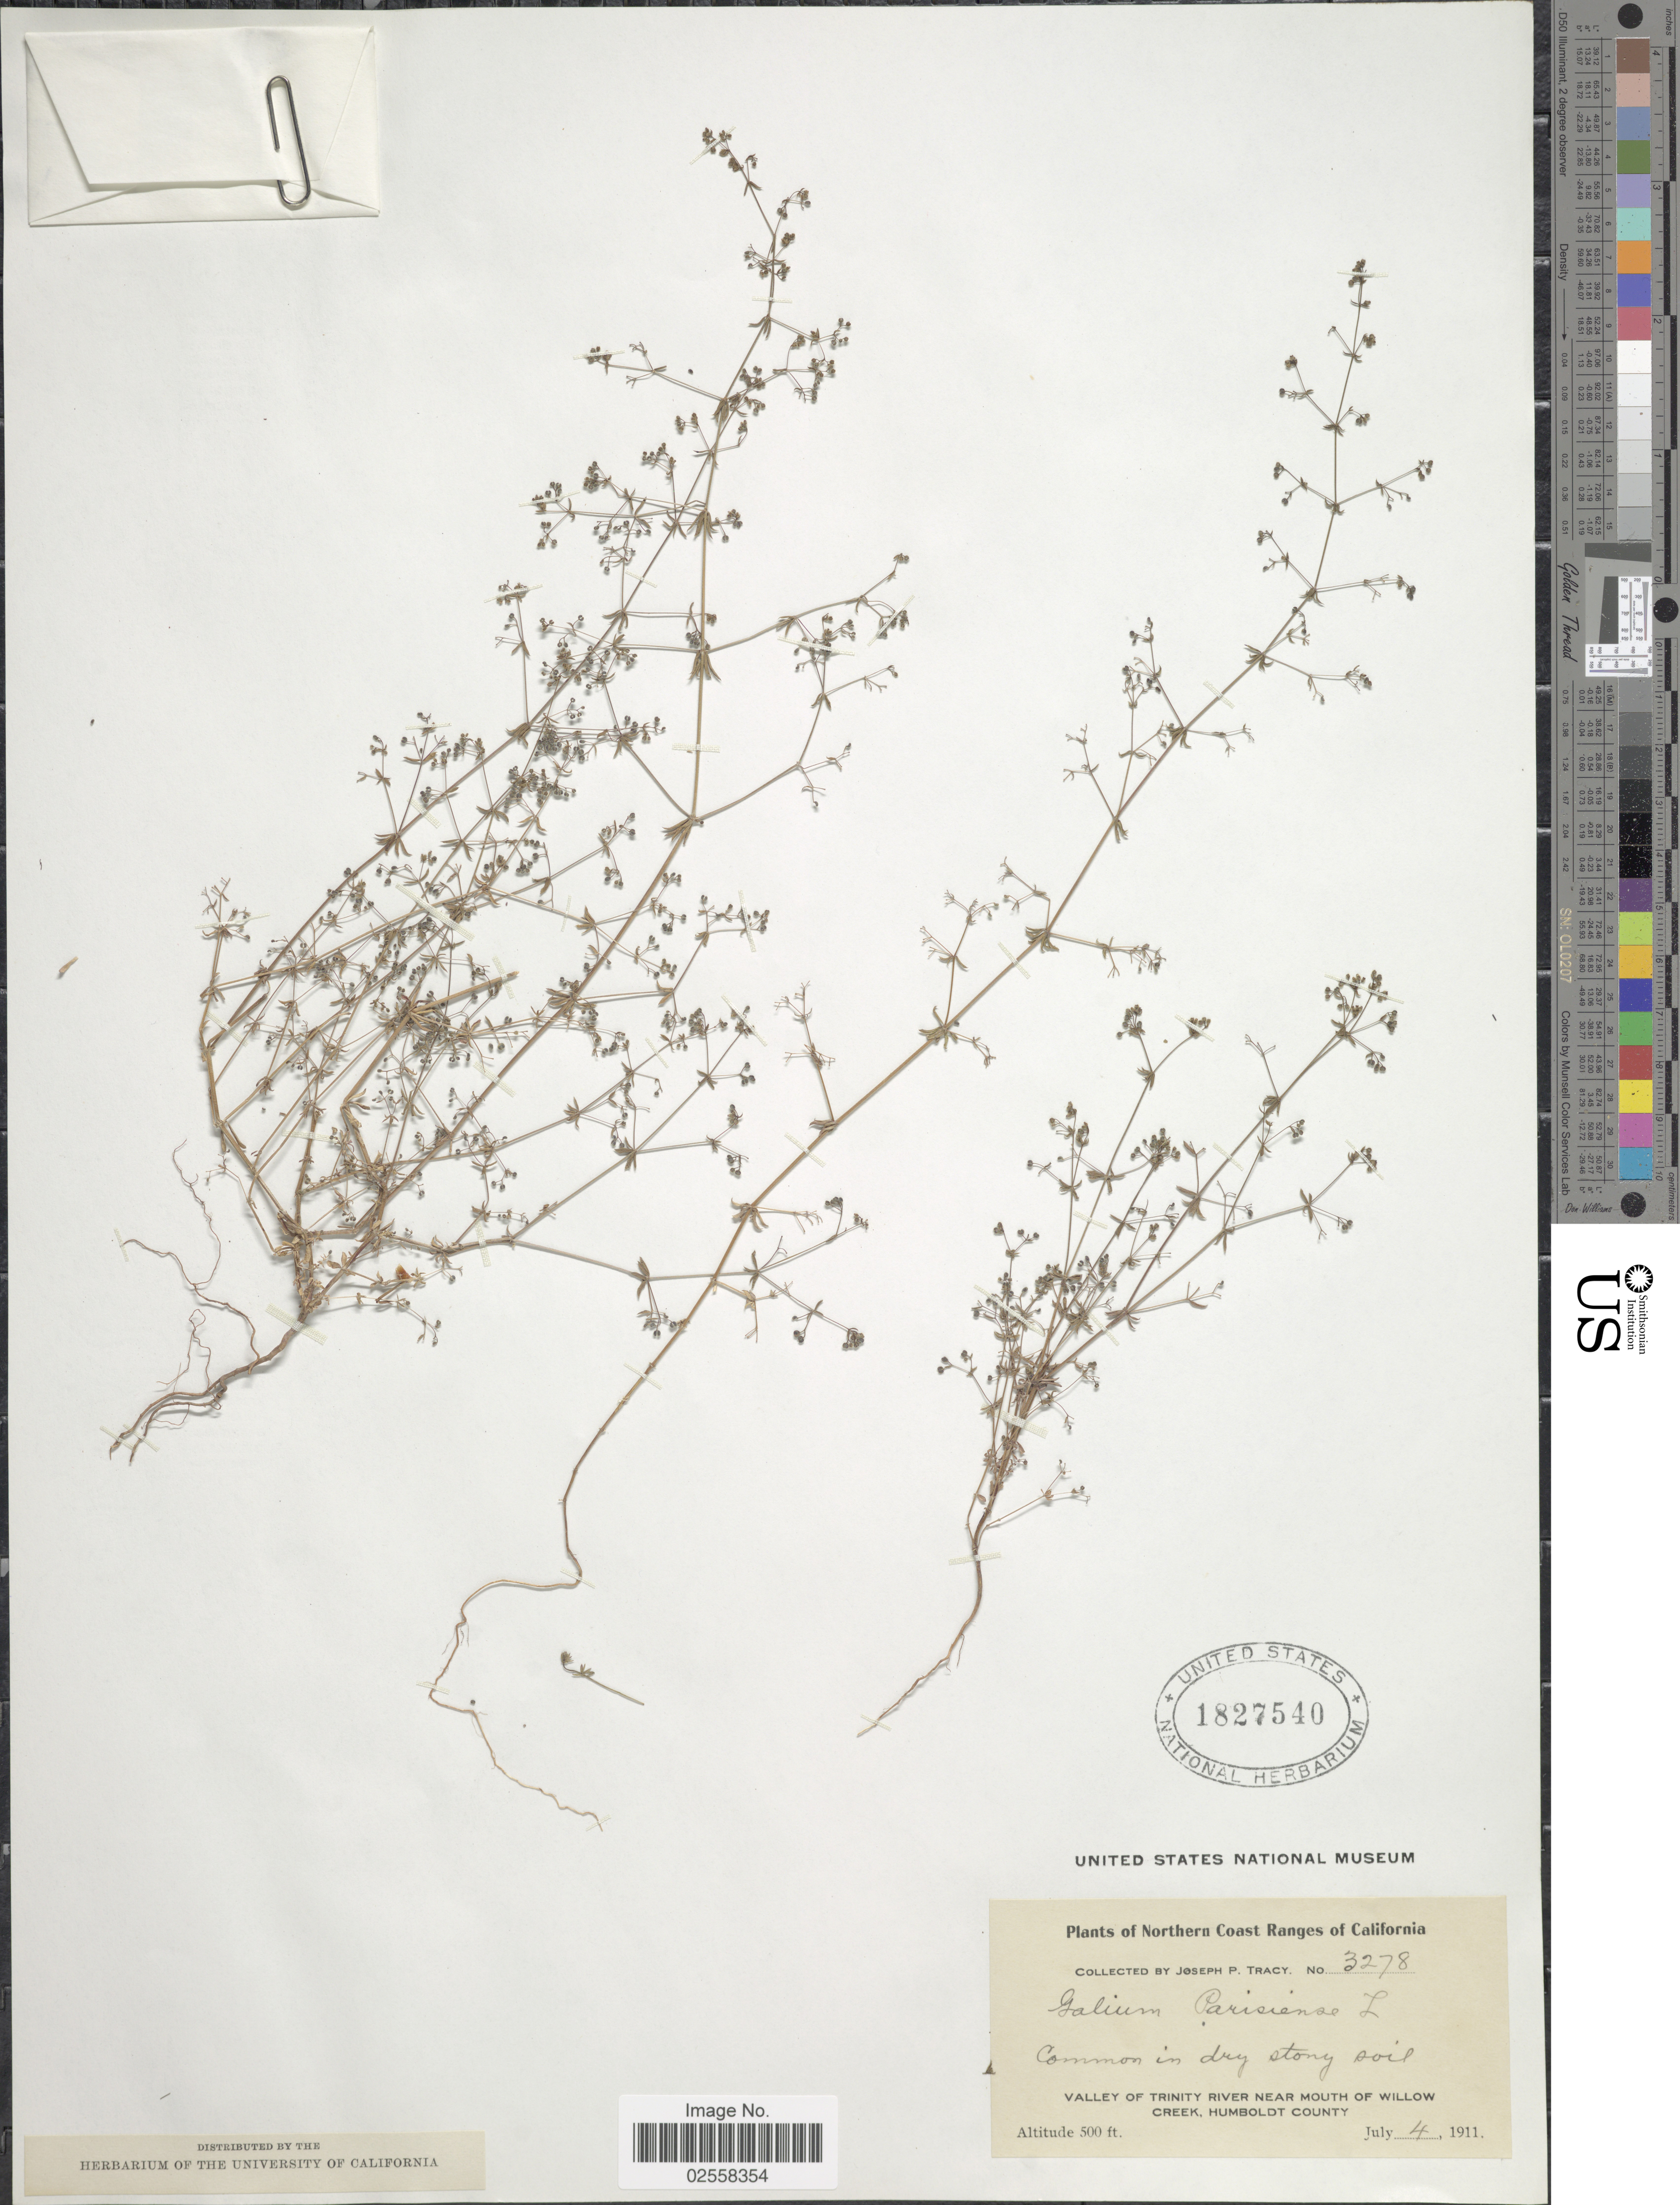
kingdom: Plantae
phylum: Tracheophyta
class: Magnoliopsida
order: Gentianales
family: Rubiaceae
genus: Galium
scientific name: Galium parisiense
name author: L.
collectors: J. Tracy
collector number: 3278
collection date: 1911-07-04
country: United States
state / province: California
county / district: Humboldt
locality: Northern Coast Ranges of California, Valley of Trinity River near mouth of Willow Creek, Humboldt County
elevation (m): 152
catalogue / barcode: US 1827540